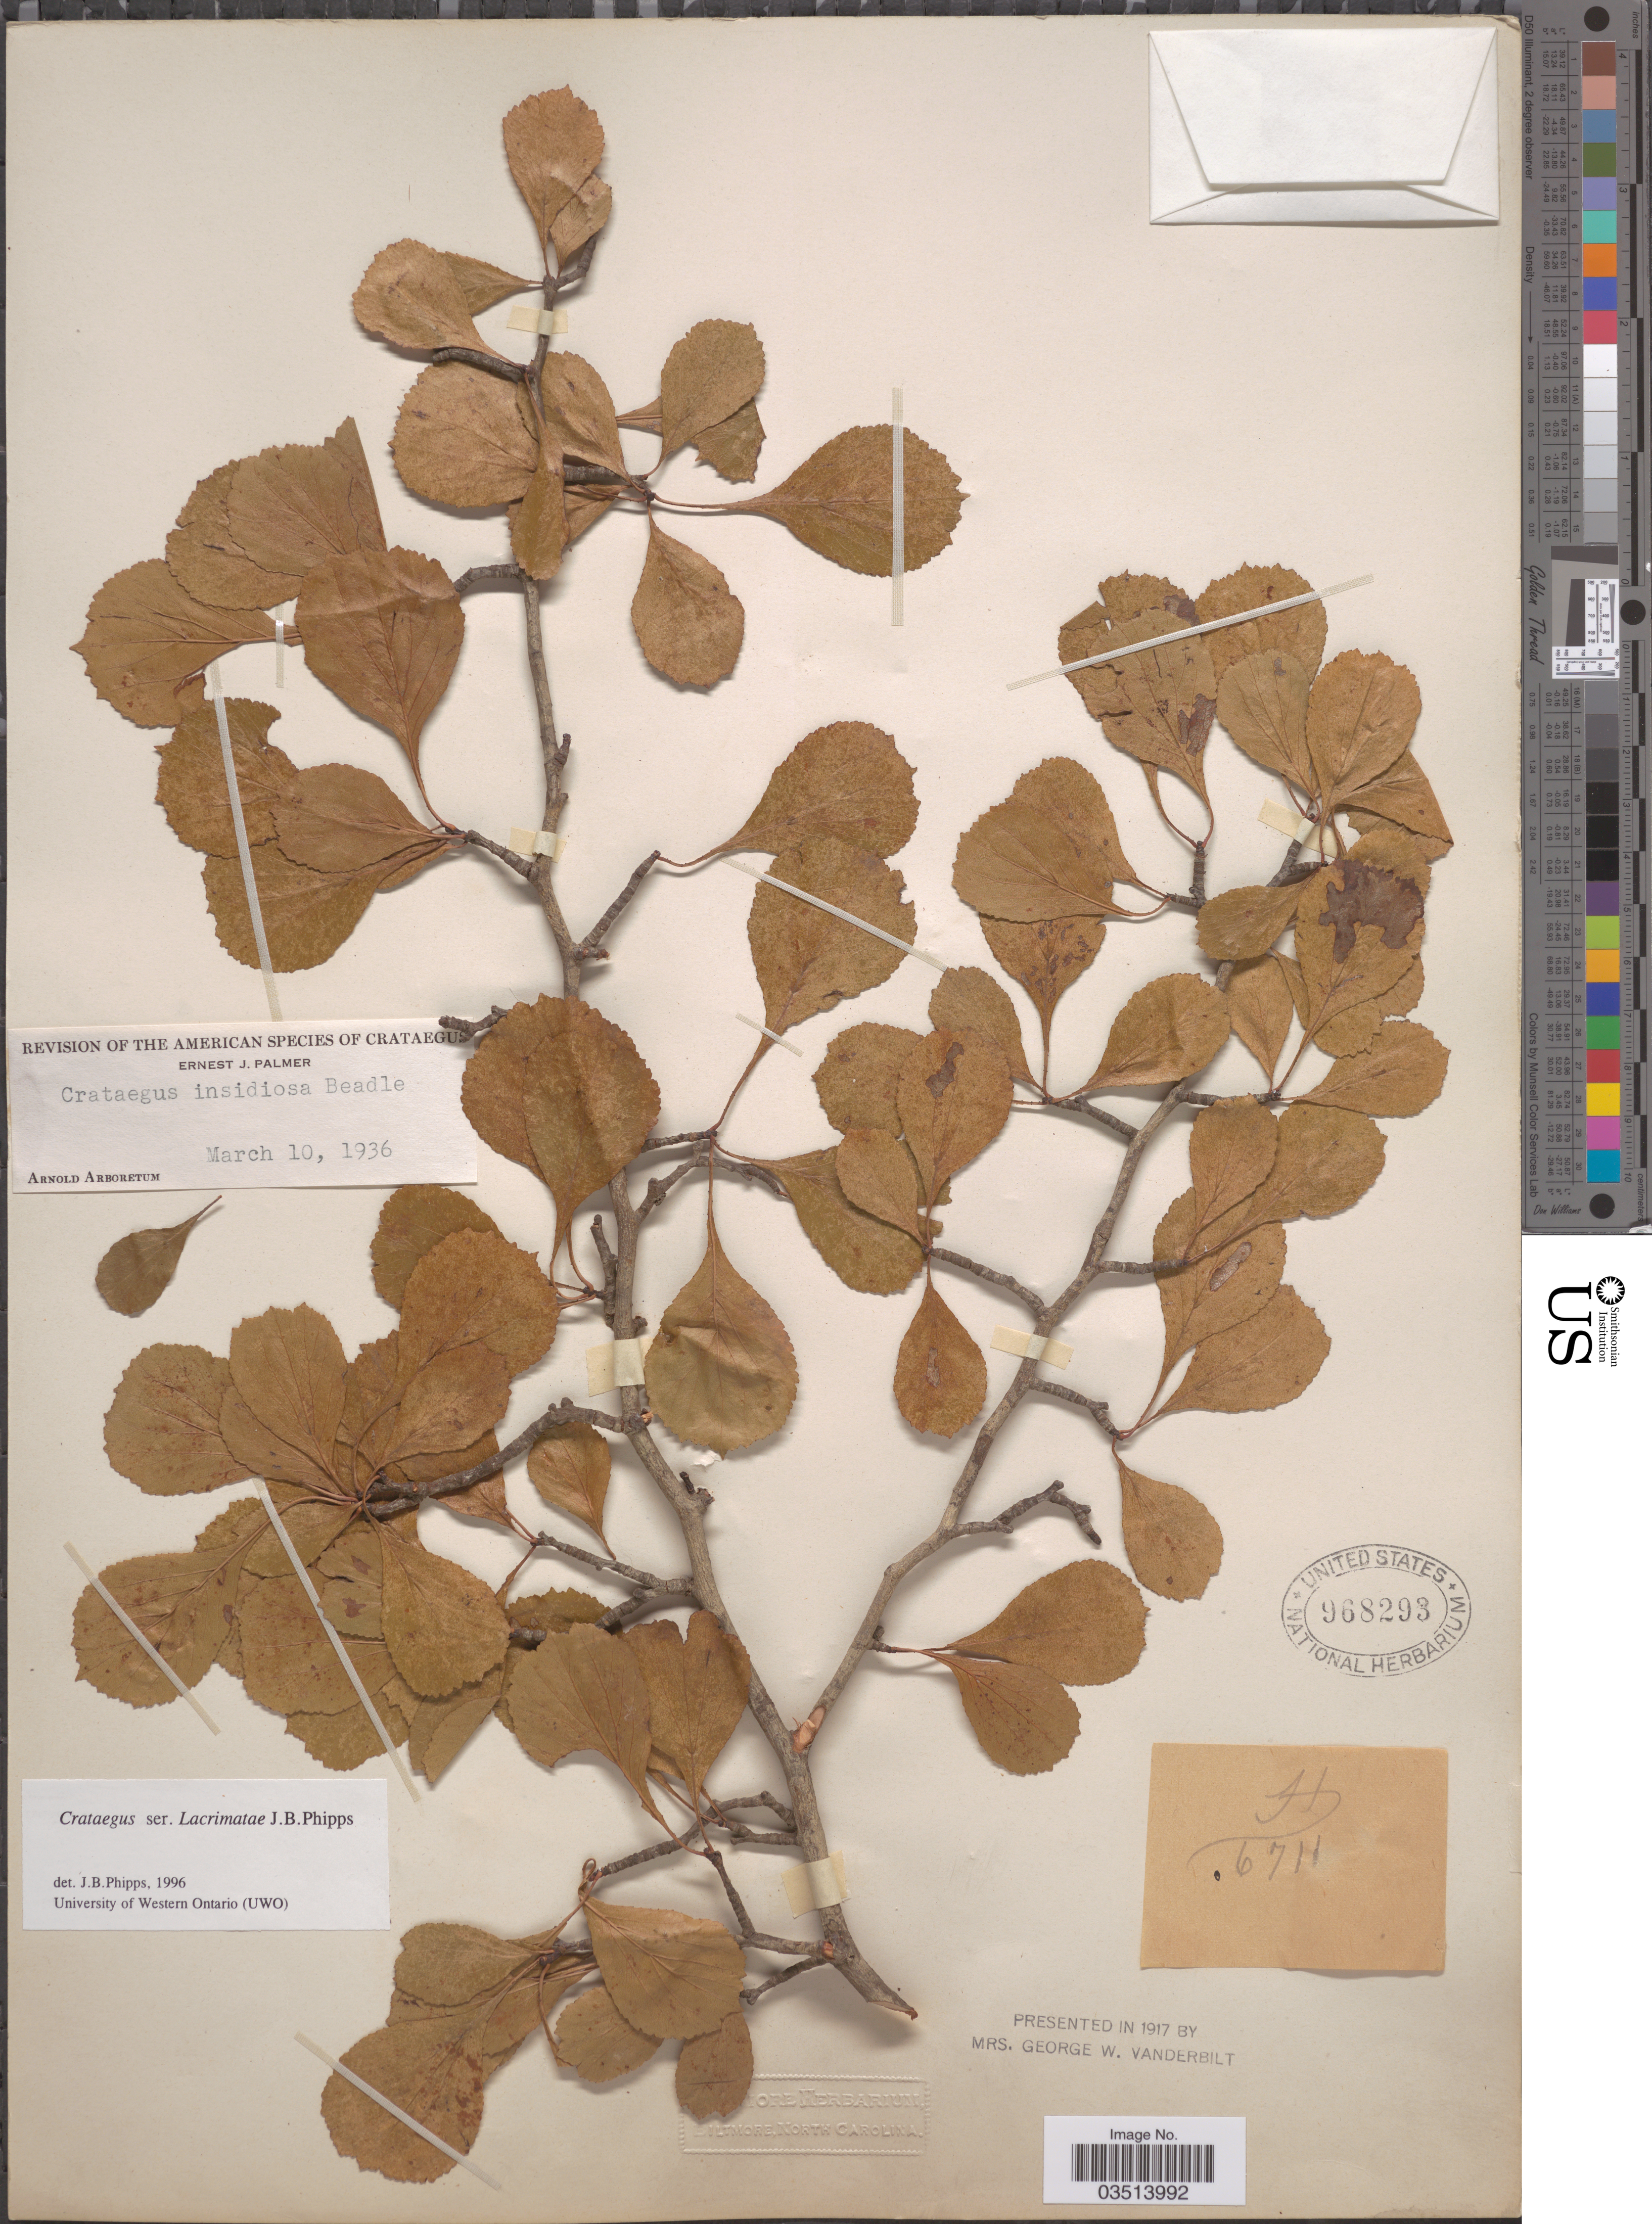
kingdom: Plantae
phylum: Tracheophyta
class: Magnoliopsida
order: Rosales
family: Rosaceae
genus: Crataegus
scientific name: Crataegus condigna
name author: Beadle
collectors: ex herb. Biltmore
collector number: H6711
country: United States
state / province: North Carolina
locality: Biltmore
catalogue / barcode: US 968293